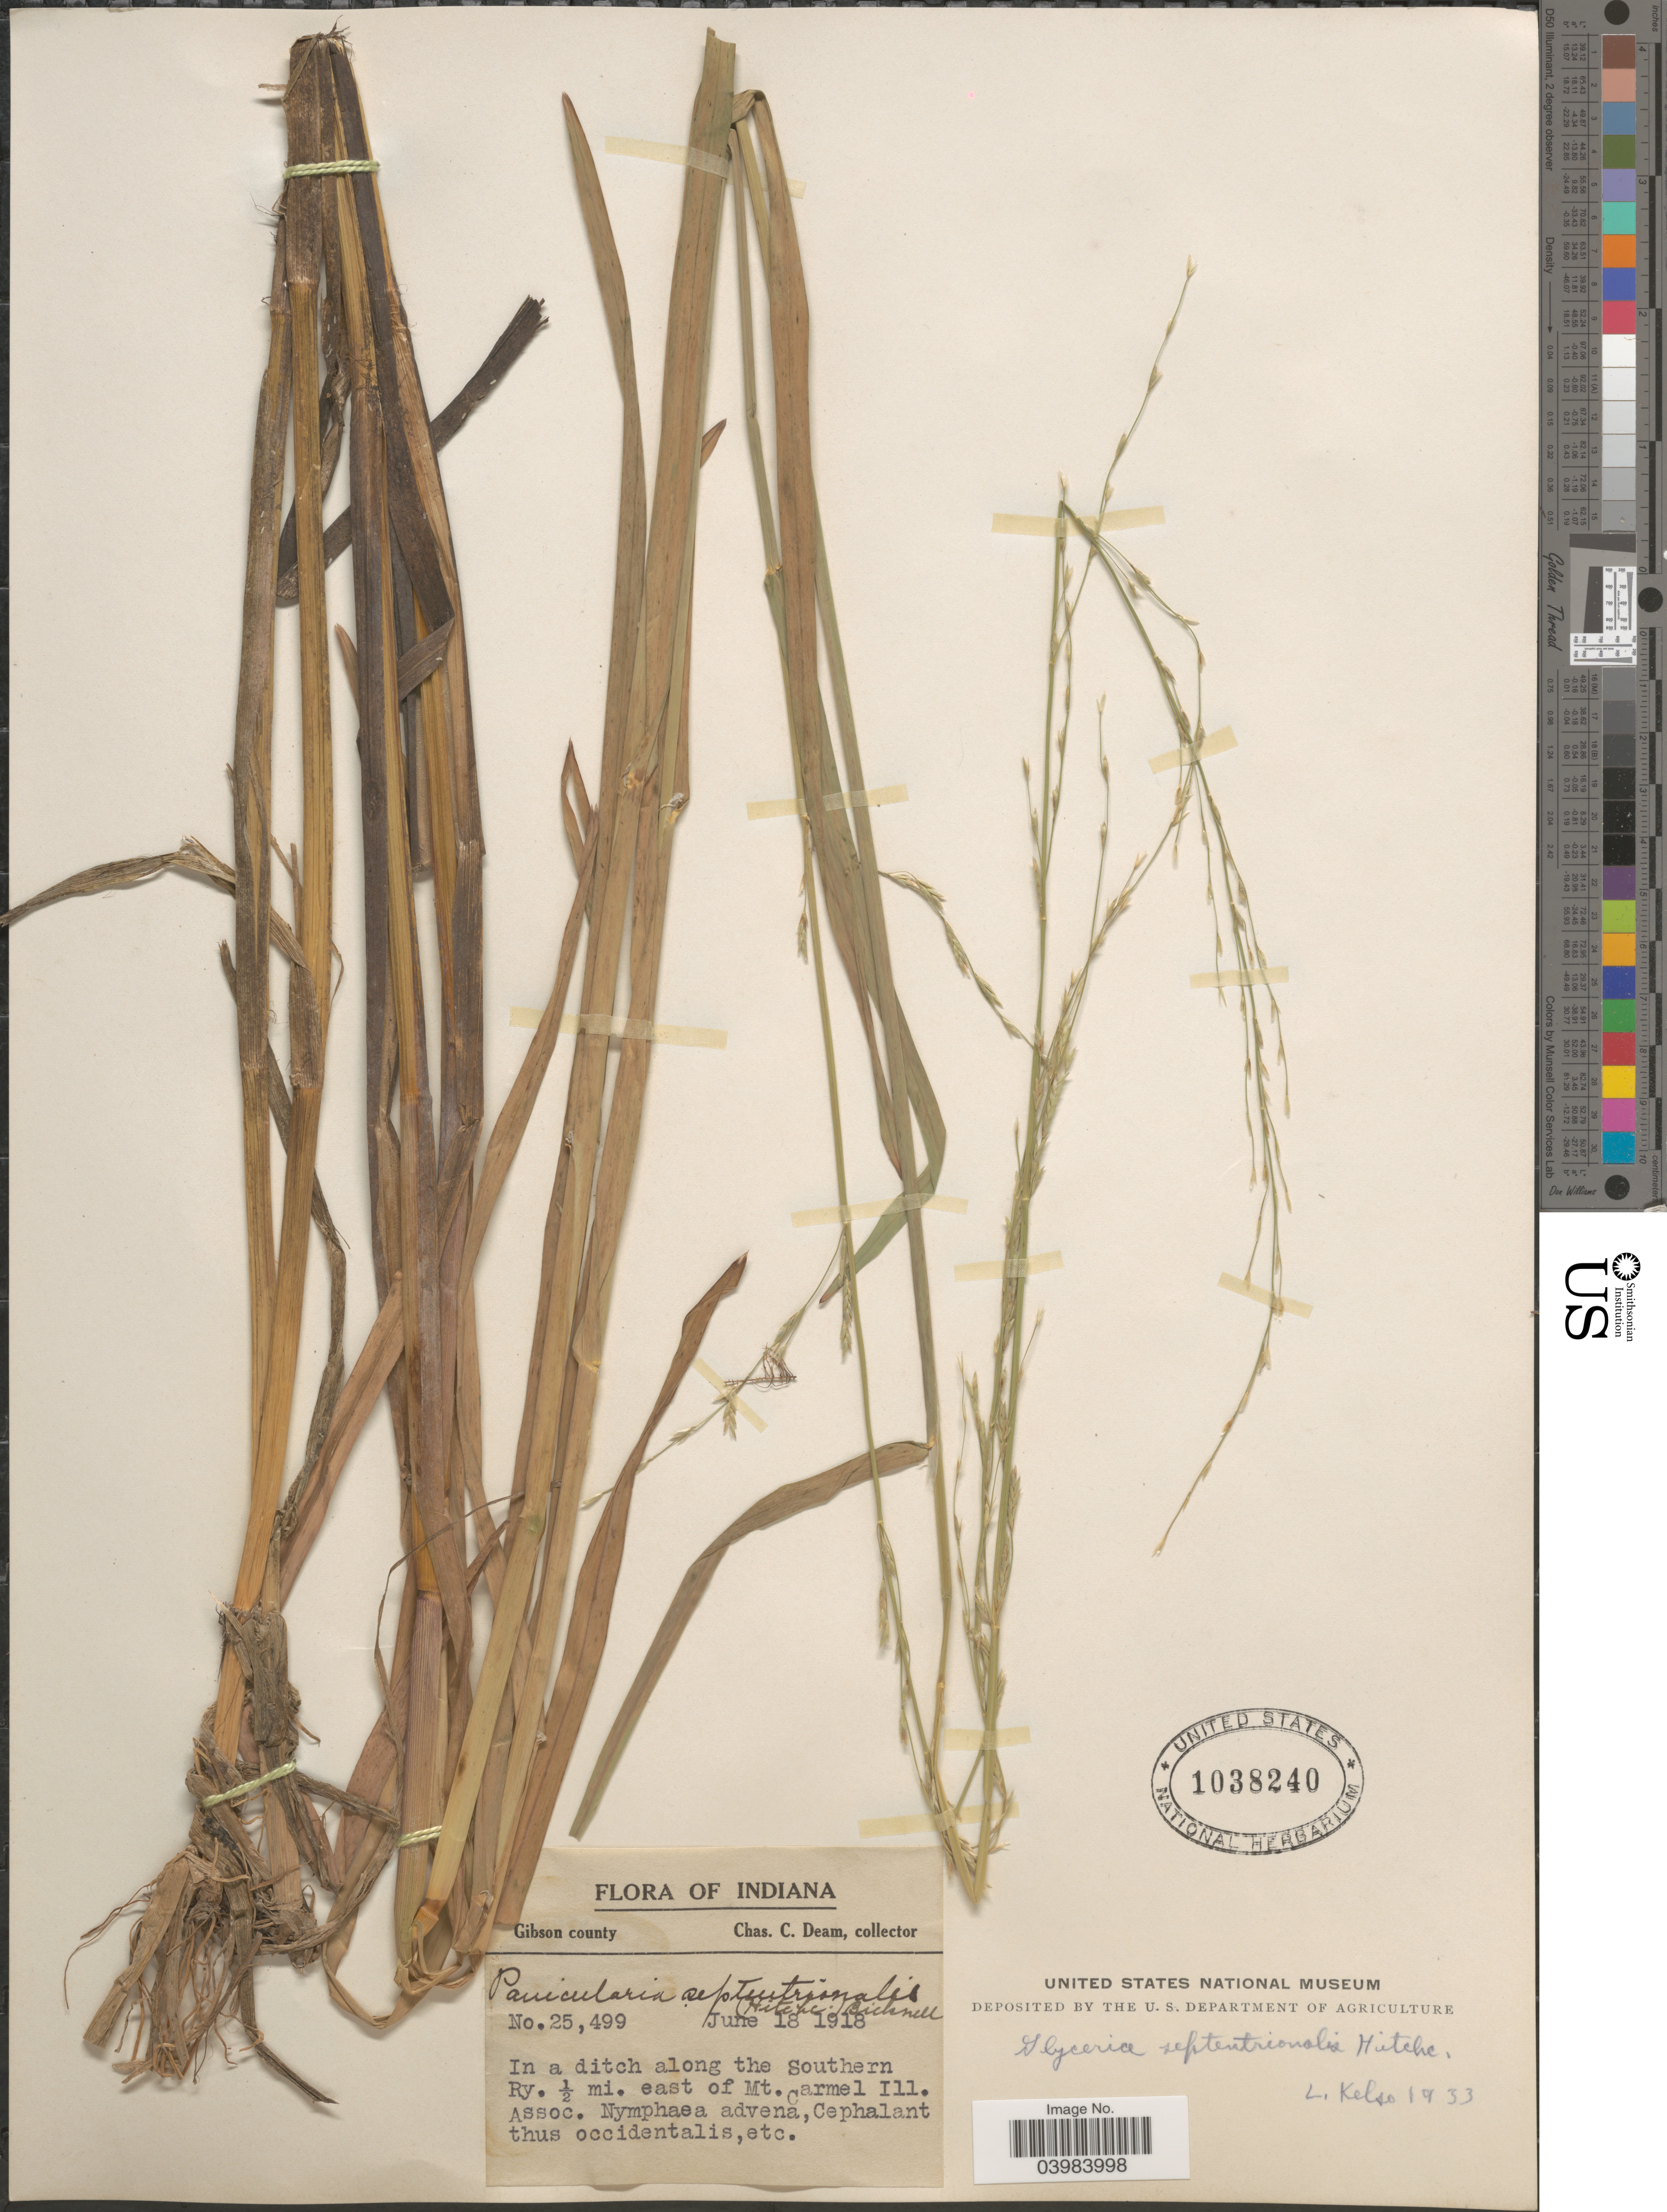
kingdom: Plantae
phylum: Tracheophyta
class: Liliopsida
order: Poales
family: Poaceae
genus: Glyceria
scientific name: Glyceria septentrionalis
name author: Hitchc.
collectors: C. C. Deam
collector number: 25499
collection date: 1918-06-18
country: United States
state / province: Illinois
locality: Gibson county. In a ditch along the Southern Ry. ½ mi. east of Mt. Carmel.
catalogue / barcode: US 1038240